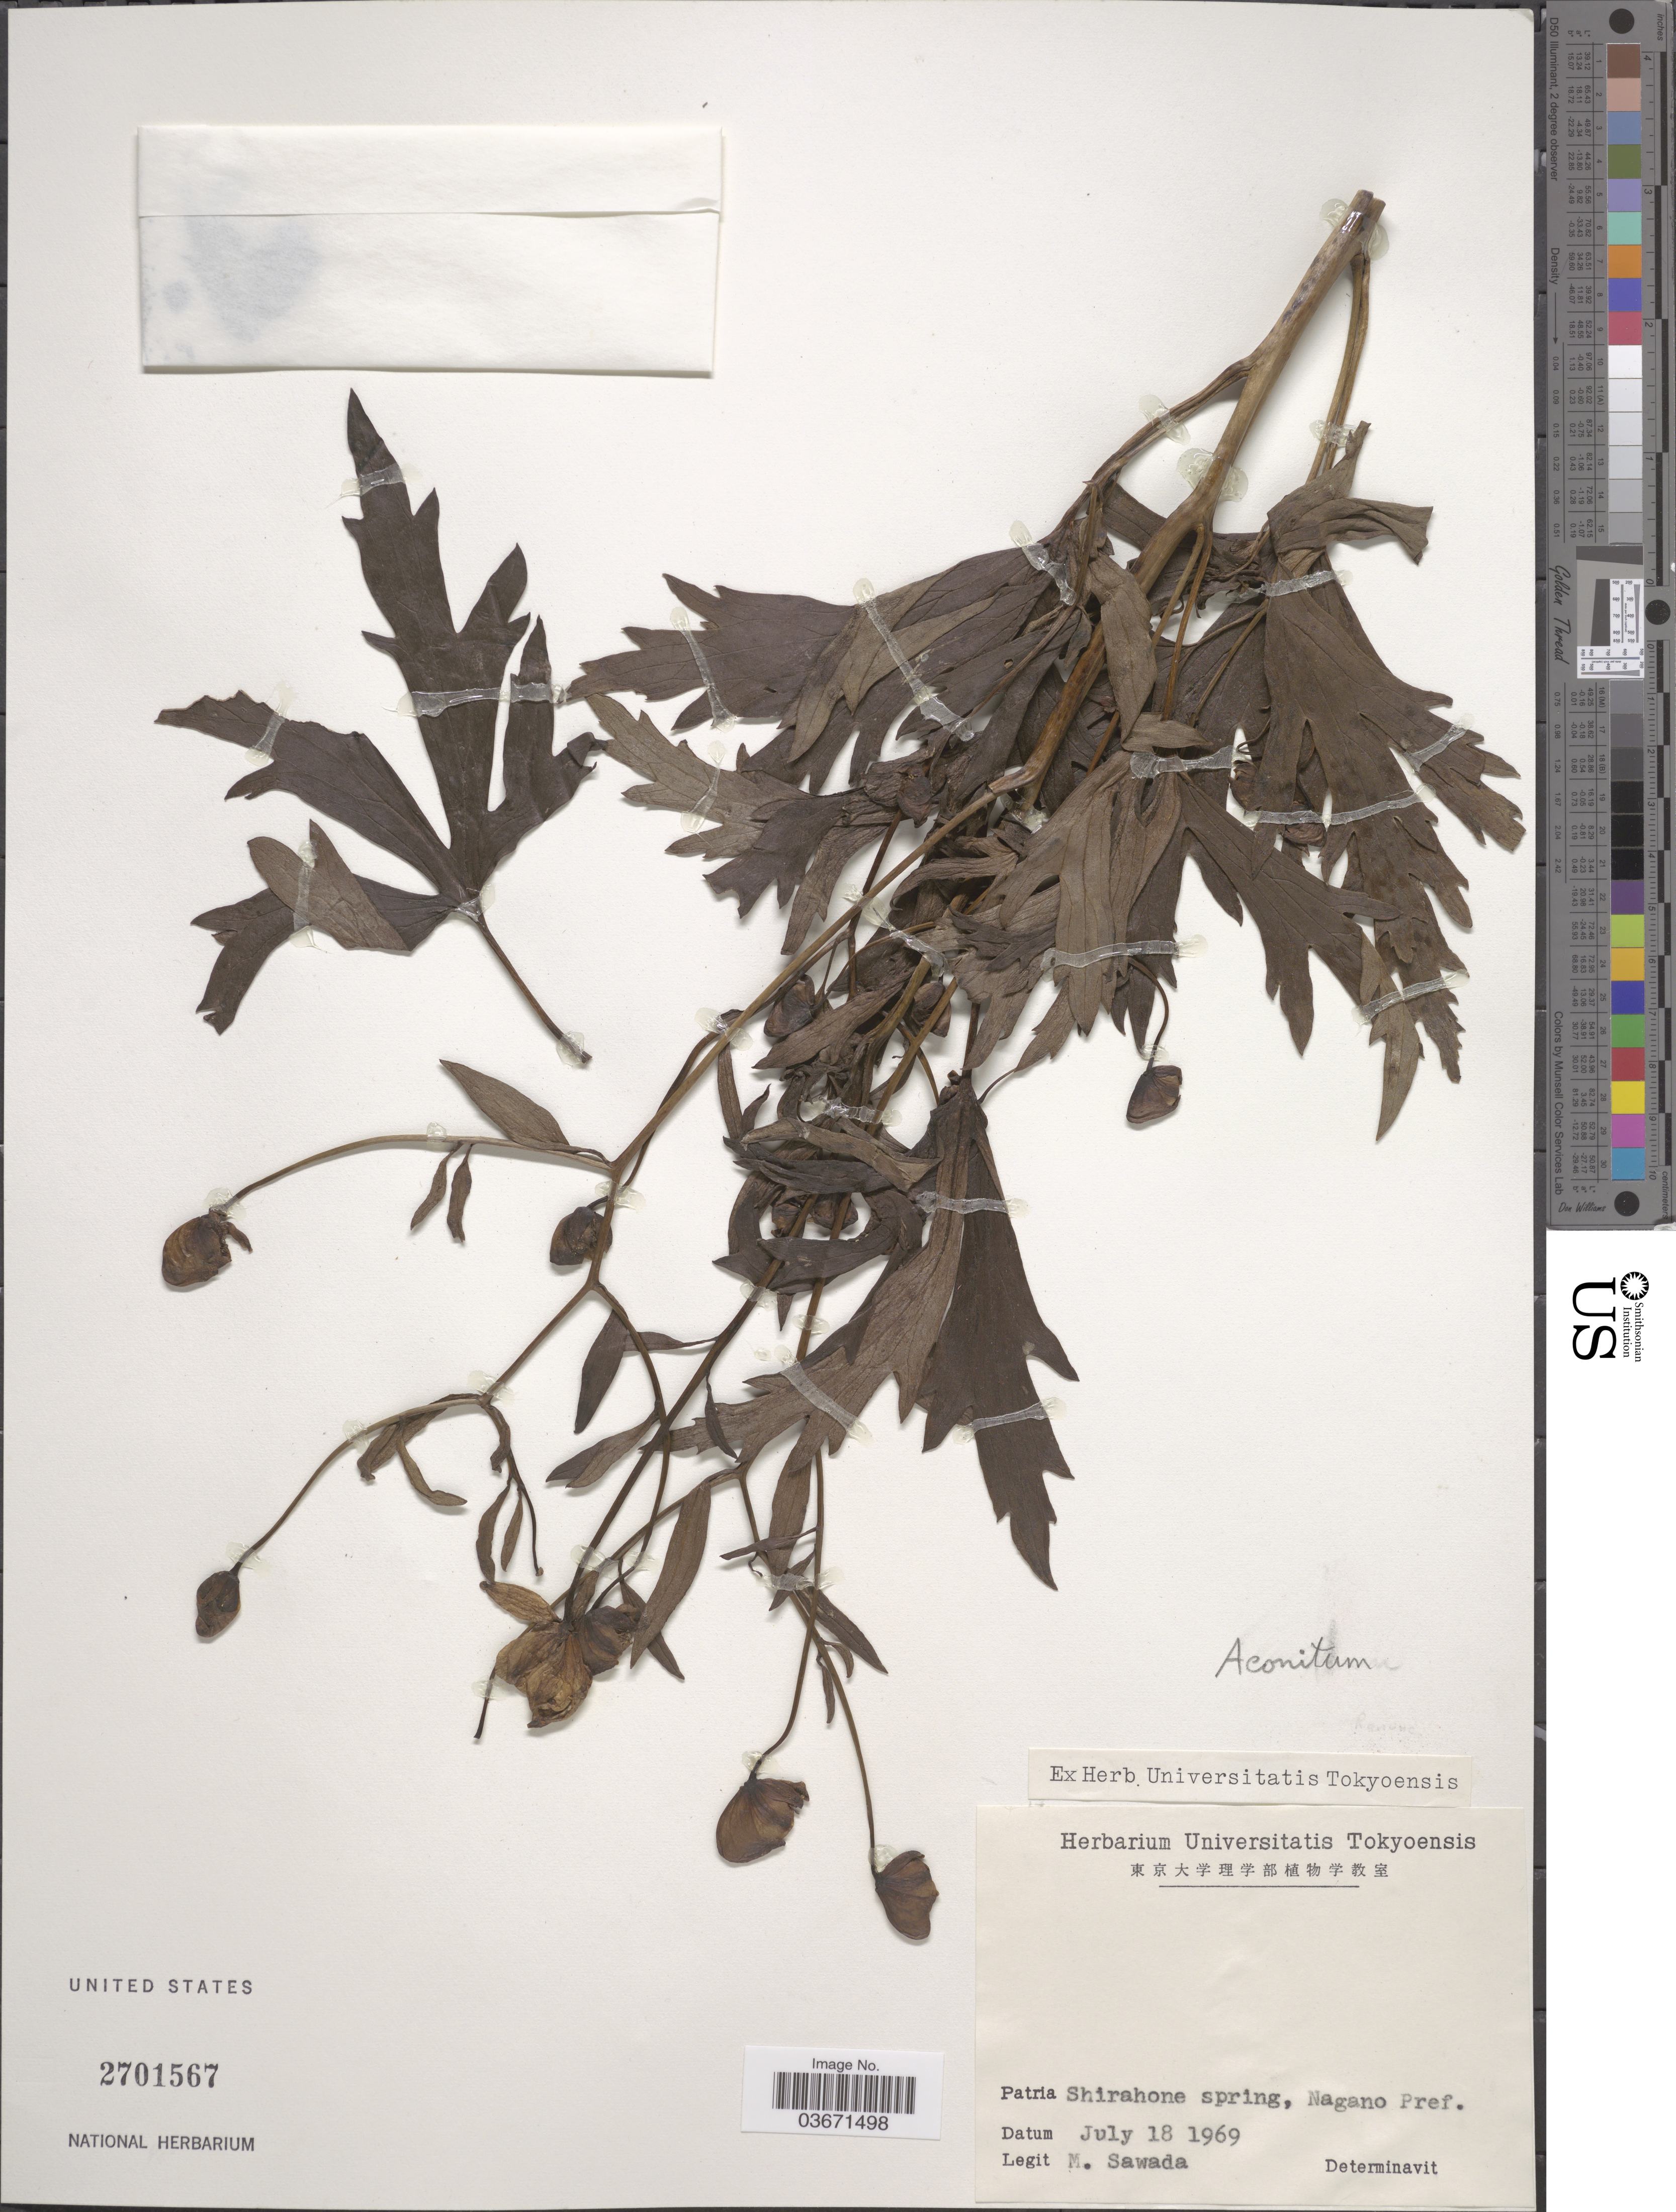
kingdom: Plantae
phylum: Tracheophyta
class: Magnoliopsida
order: Ranunculales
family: Ranunculaceae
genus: Aconitum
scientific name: Aconitum sp.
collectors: M. Sawada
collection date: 1969-07-18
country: Japan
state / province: Nagano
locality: Patria Shirahone spring, Nagano Pref.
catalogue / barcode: US 2701567